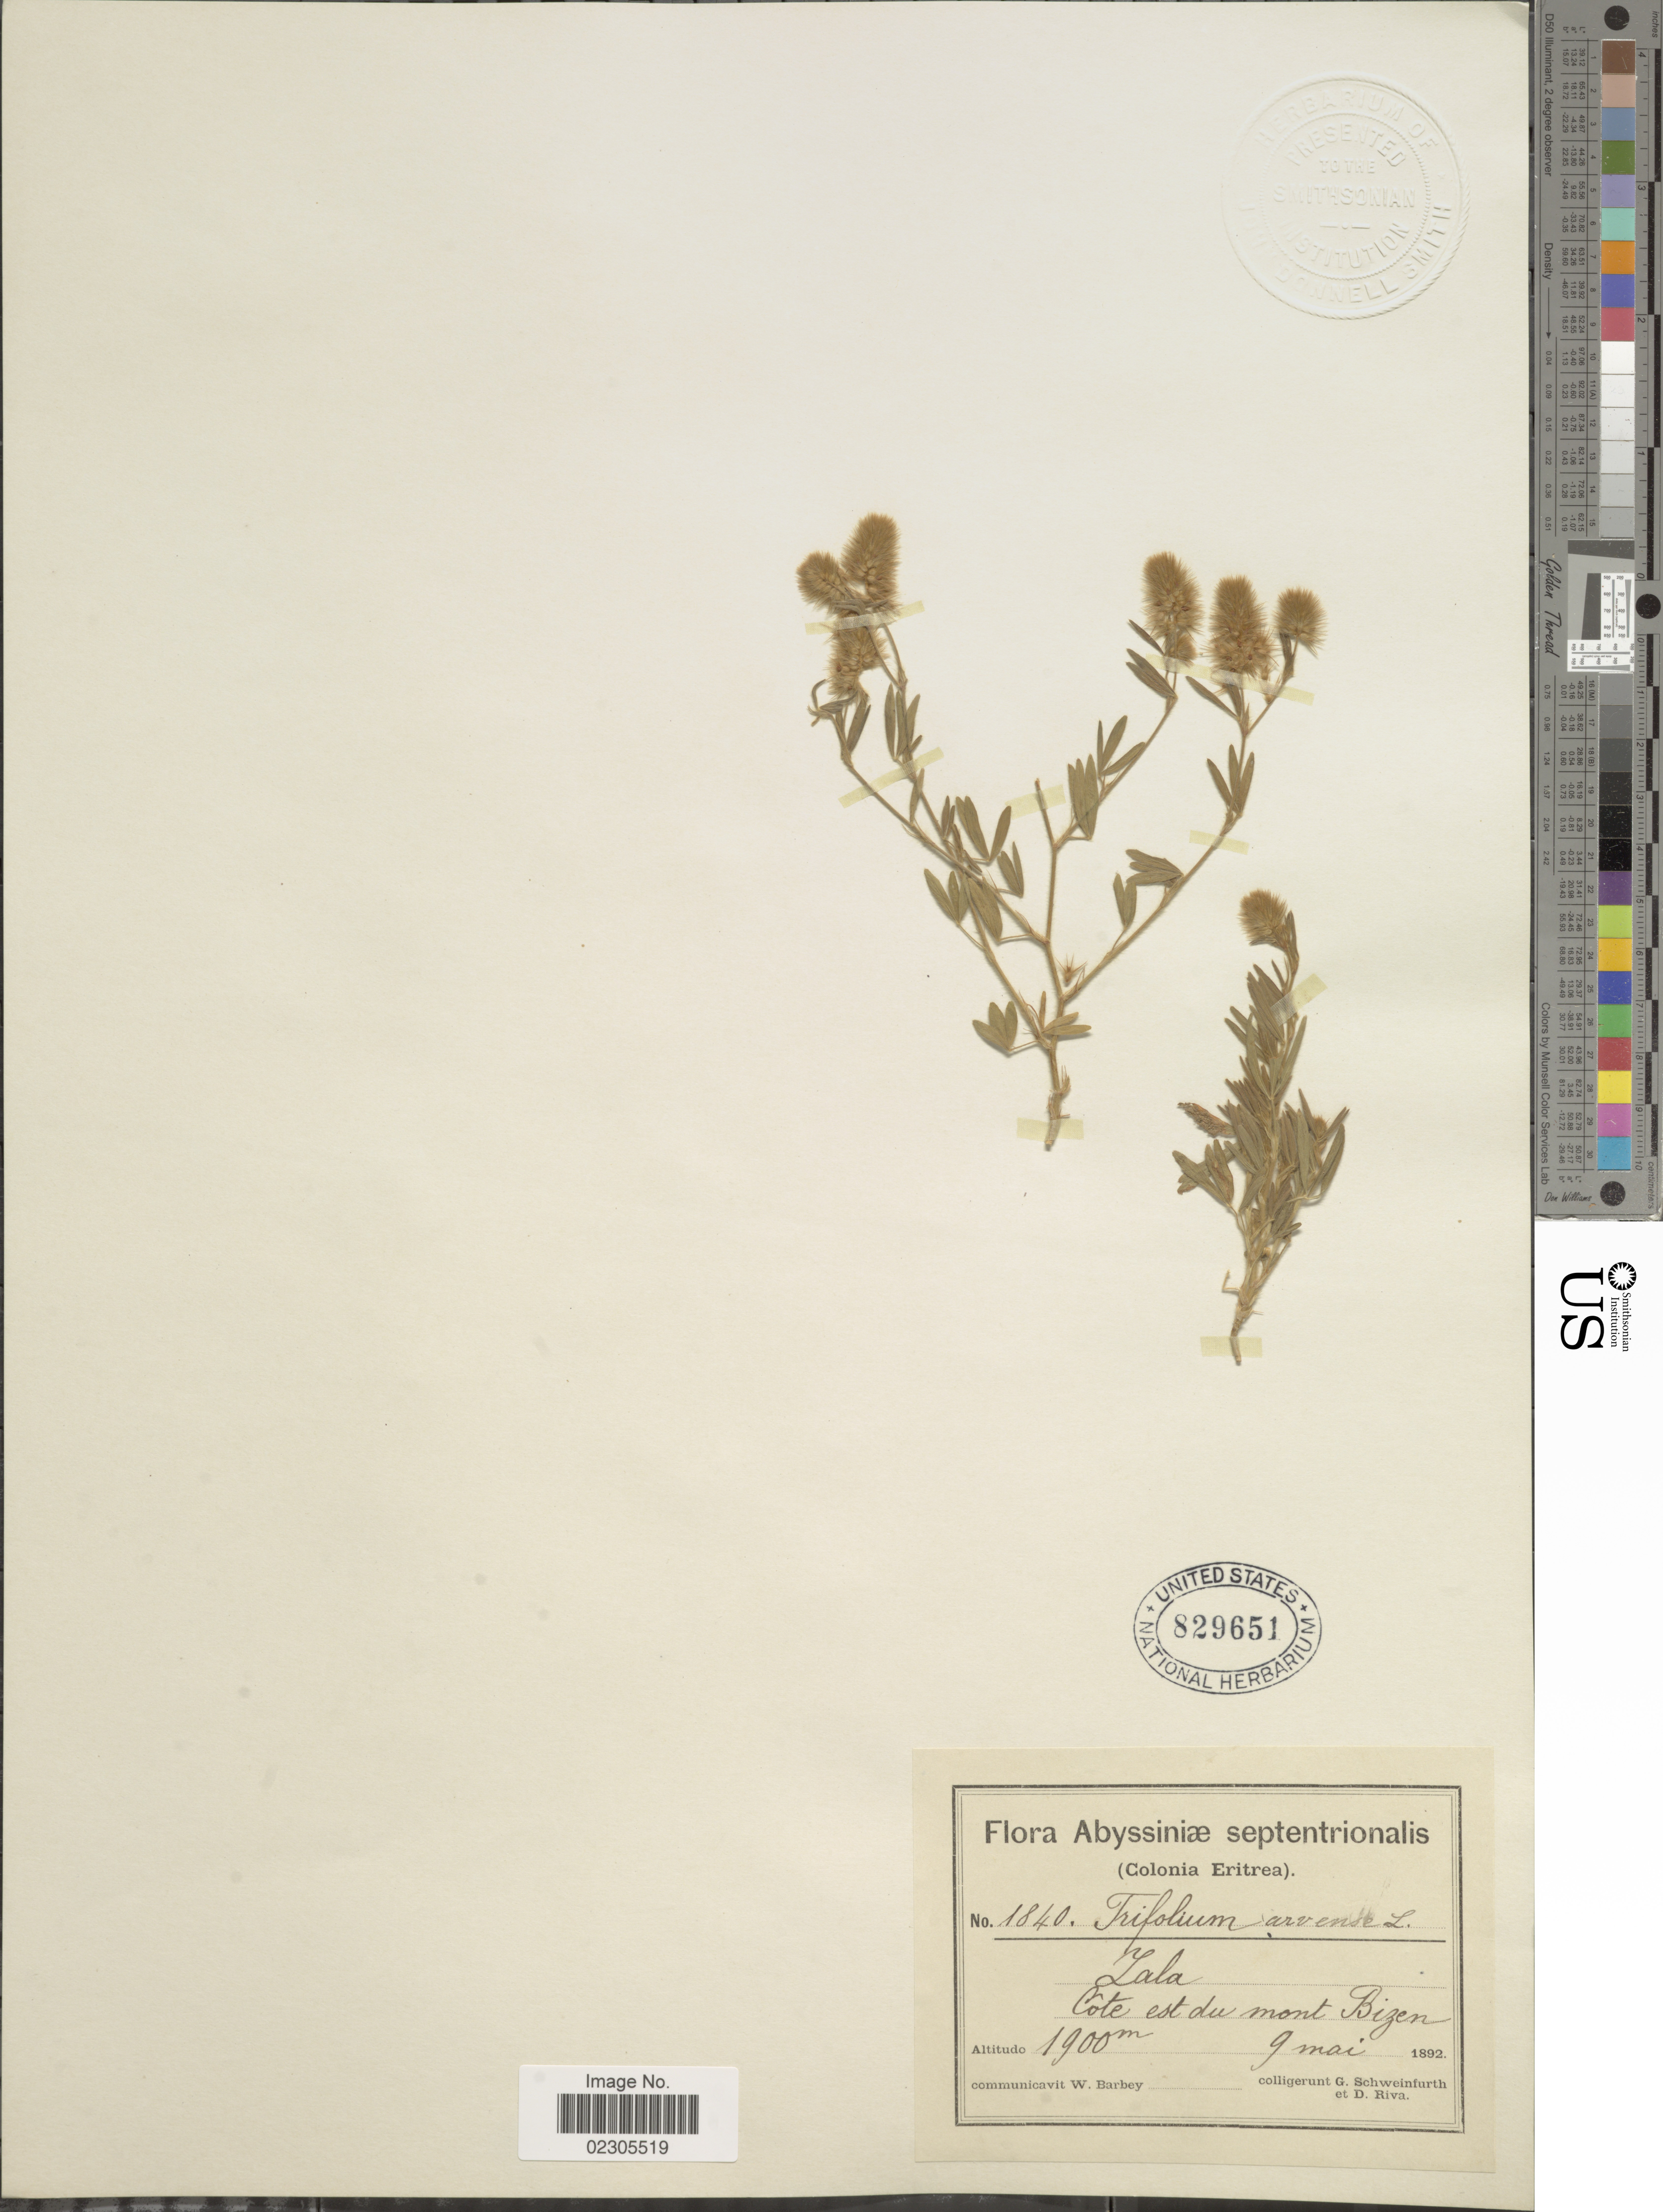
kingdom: Plantae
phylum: Tracheophyta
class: Magnoliopsida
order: Fabales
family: Fabaceae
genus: Trifolium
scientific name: Trifolium arvense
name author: L.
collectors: G. A. Schweinfurth (herbarium) & D. Riva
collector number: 1840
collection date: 1892-05-09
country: Eritrea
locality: Abyssiniae sepentrionalis, (Colonia Eritrea) Zala, Cote est du mont Bizen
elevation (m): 1900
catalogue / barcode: US 829651